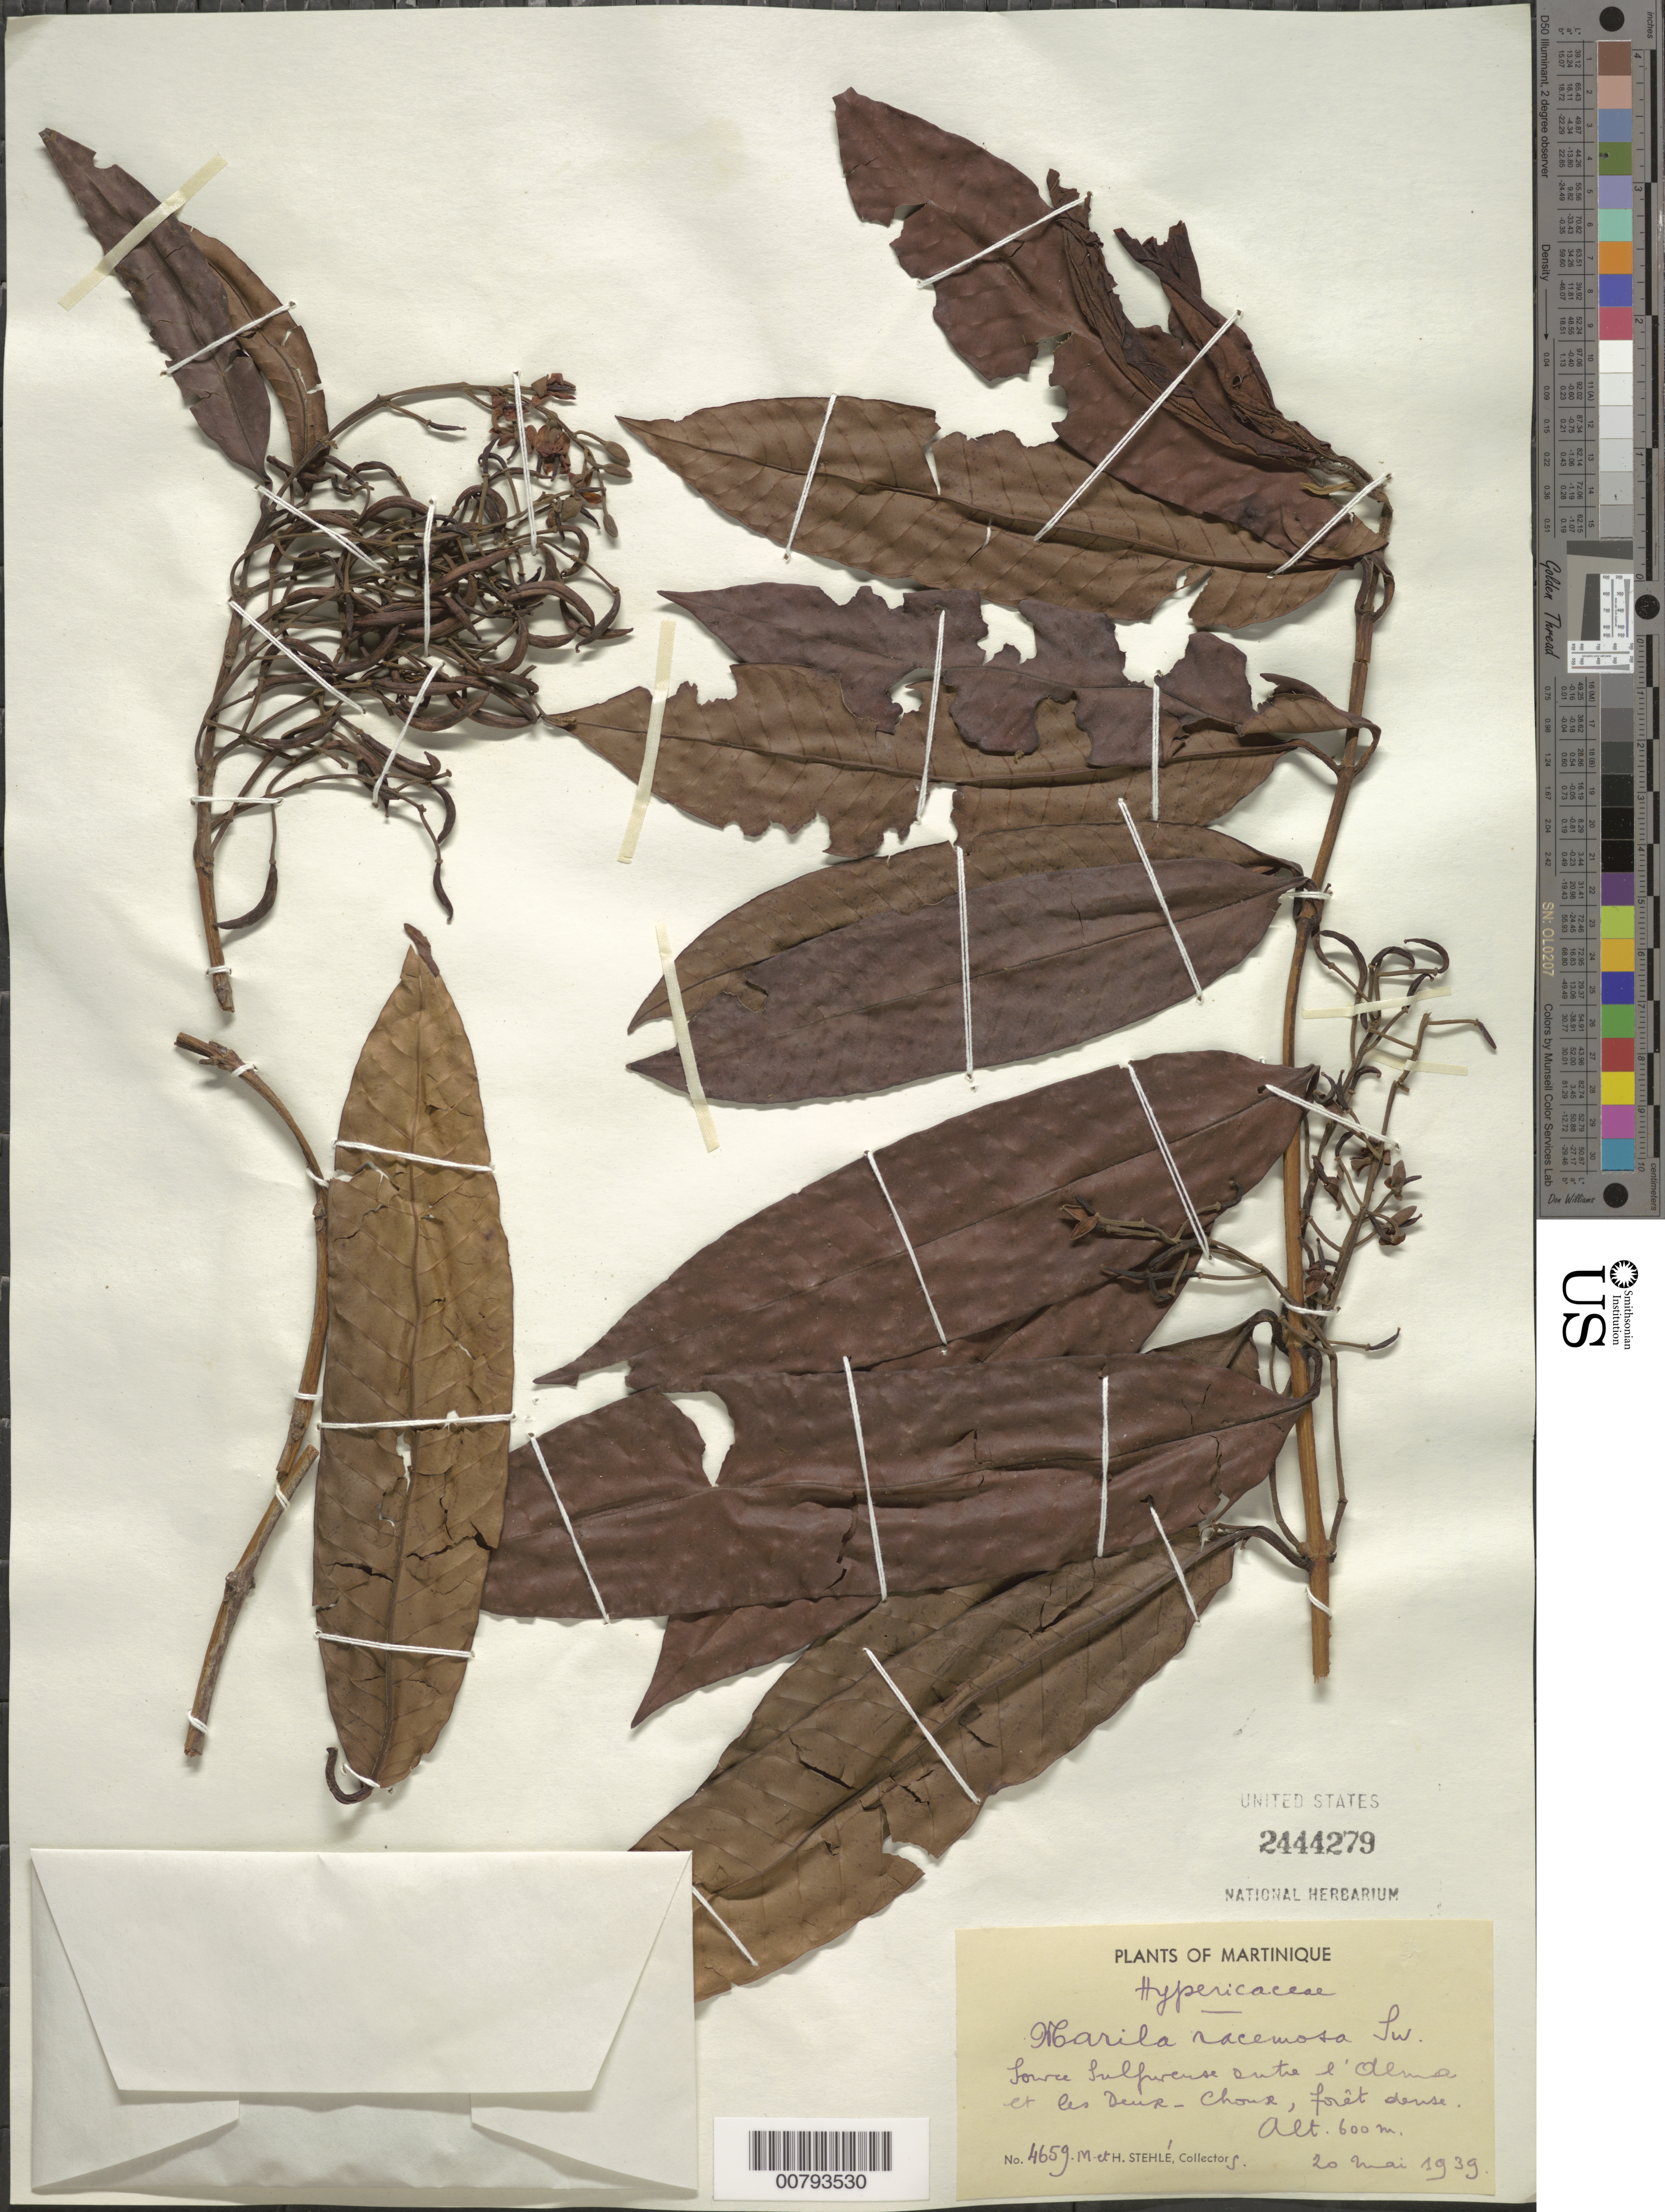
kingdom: Plantae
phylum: Tracheophyta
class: Magnoliopsida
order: Malpighiales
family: Calophyllaceae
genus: Marila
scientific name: Marila racemosa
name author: Sw.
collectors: H. Stehlé & M. Stehlé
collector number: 4659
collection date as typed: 20 May 1939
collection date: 1939-05-20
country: Martinique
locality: Deux-Chouse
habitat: Dense forest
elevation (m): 600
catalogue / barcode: US 2444279